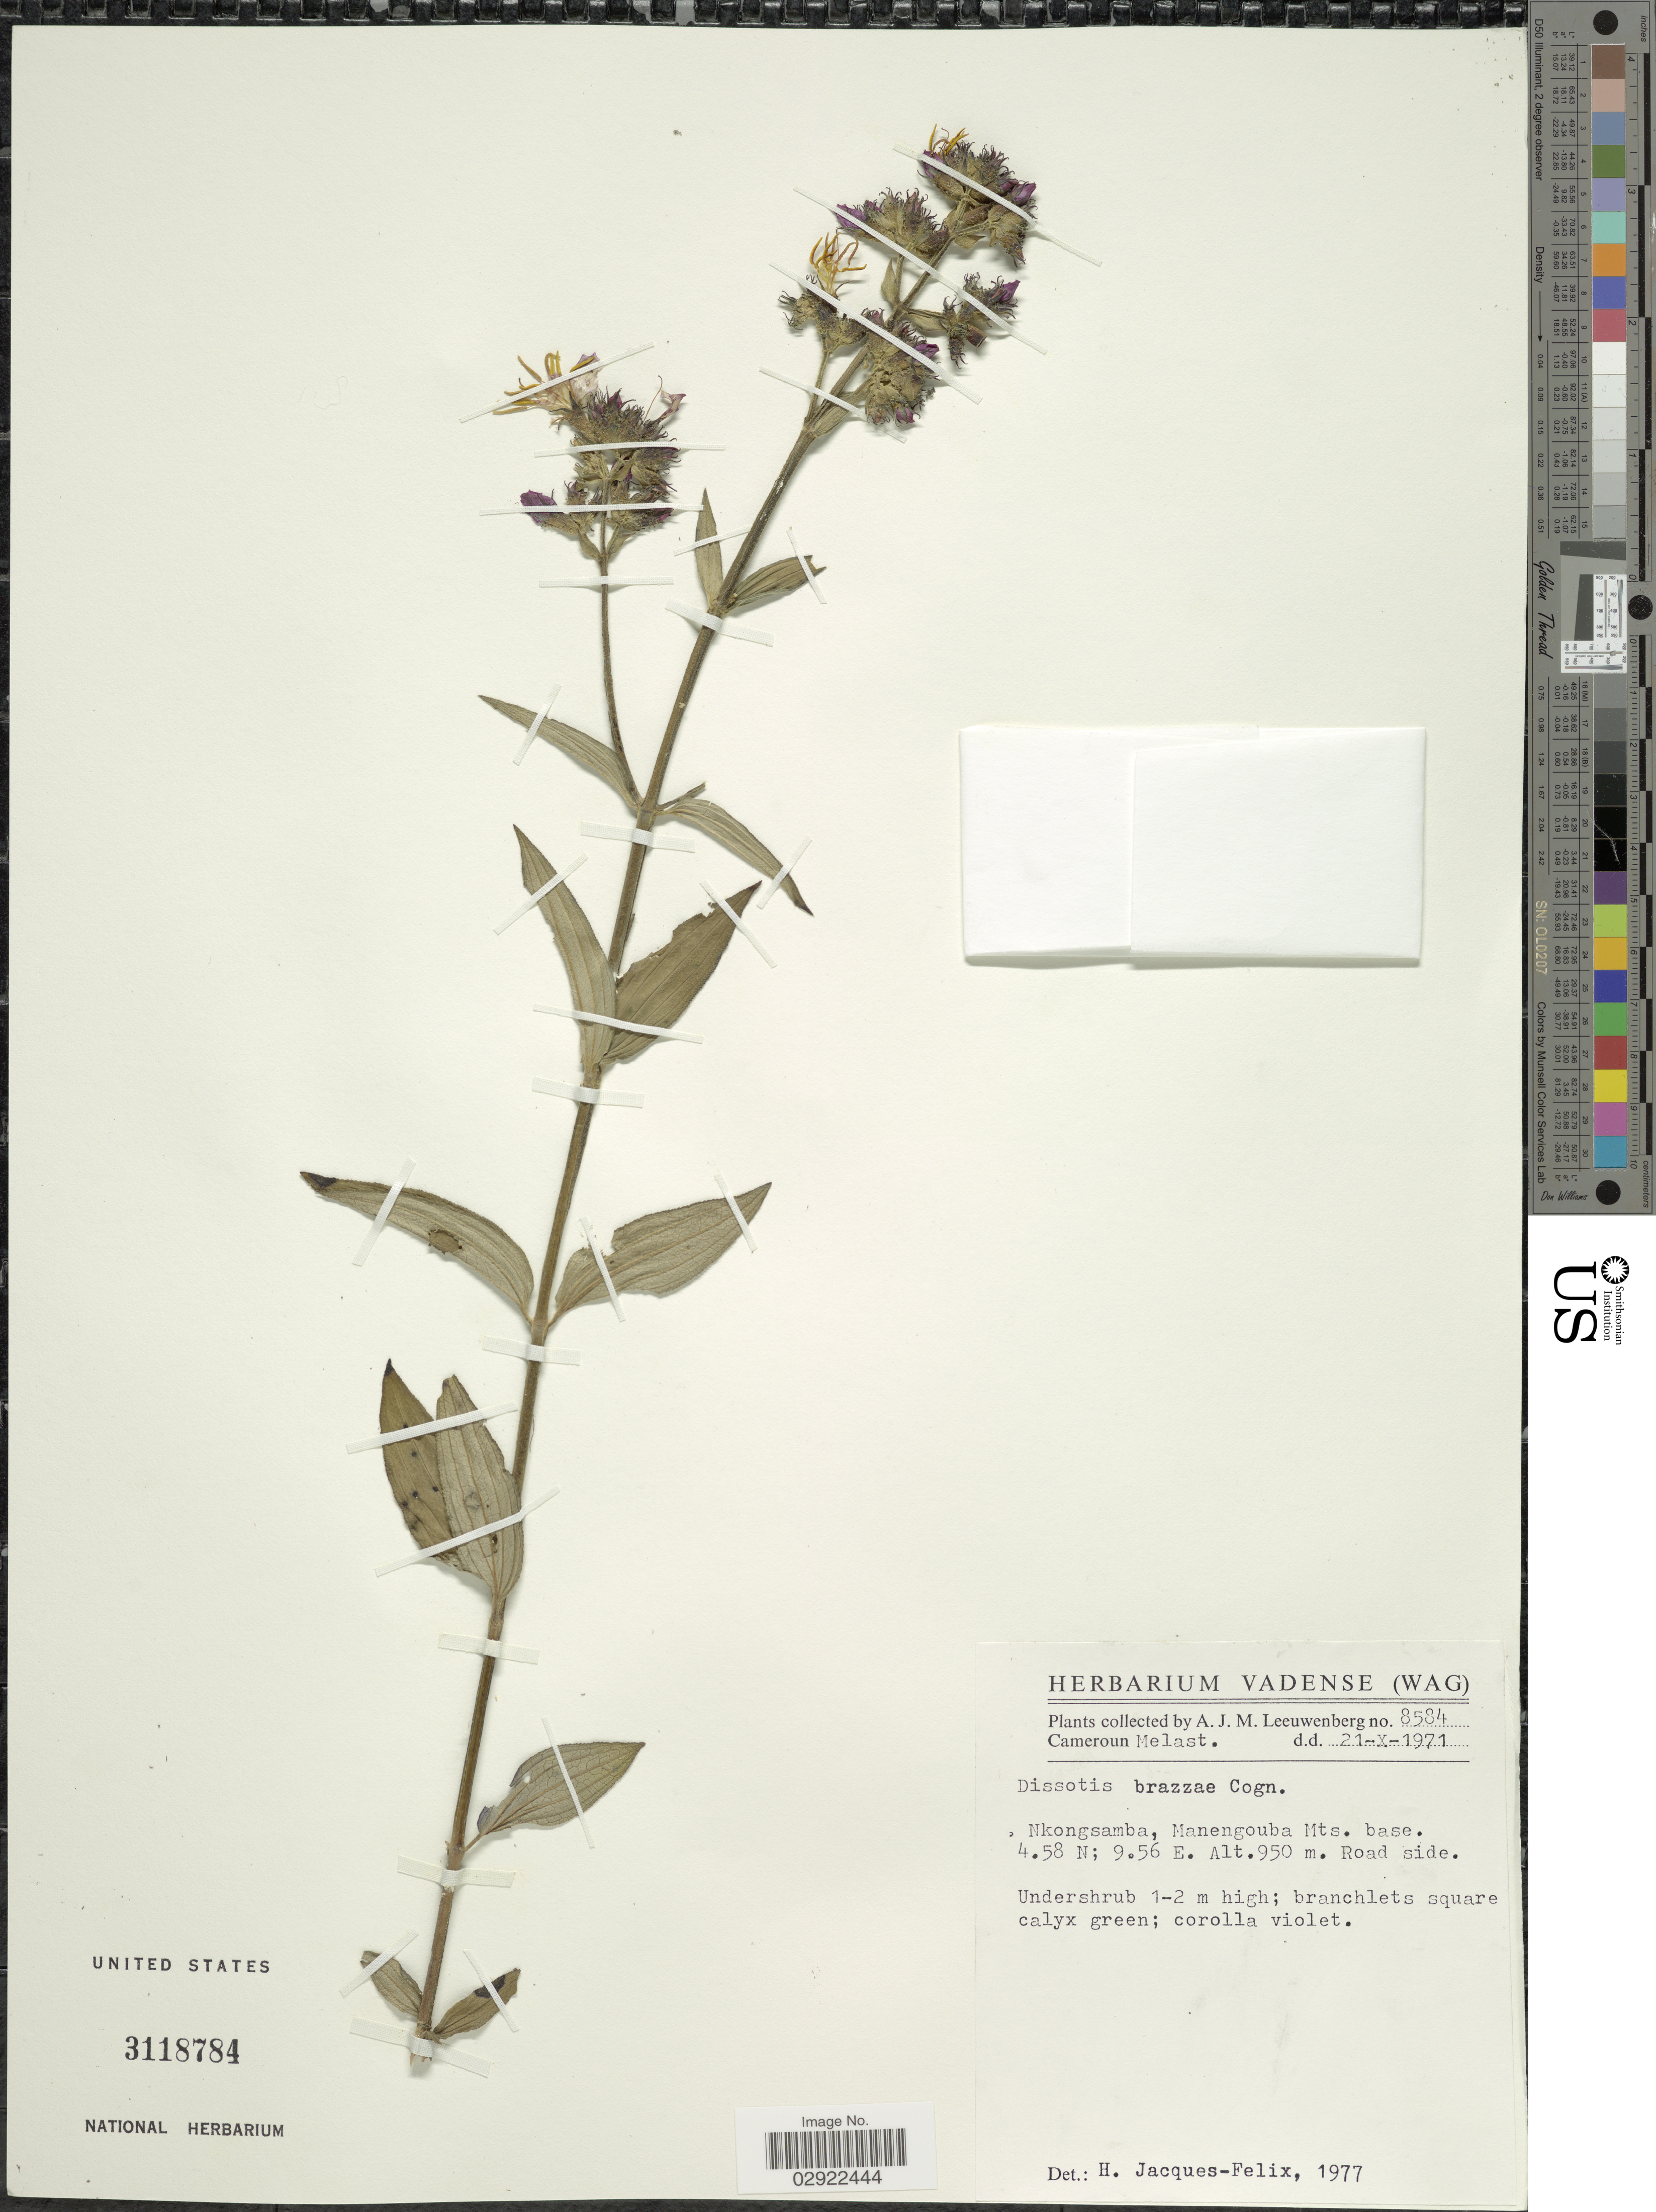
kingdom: Plantae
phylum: Tracheophyta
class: Magnoliopsida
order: Myrtales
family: Melastomataceae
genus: Dupineta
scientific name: Dupineta brazzae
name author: (Cogn.) Ver.-Lib. & G. Kadereit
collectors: A. J. M. Leeuwenberg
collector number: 8584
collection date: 1971-10-21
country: Cameroon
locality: Nkongsamba, Manengouba Mts. base.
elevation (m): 950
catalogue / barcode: US 3118784